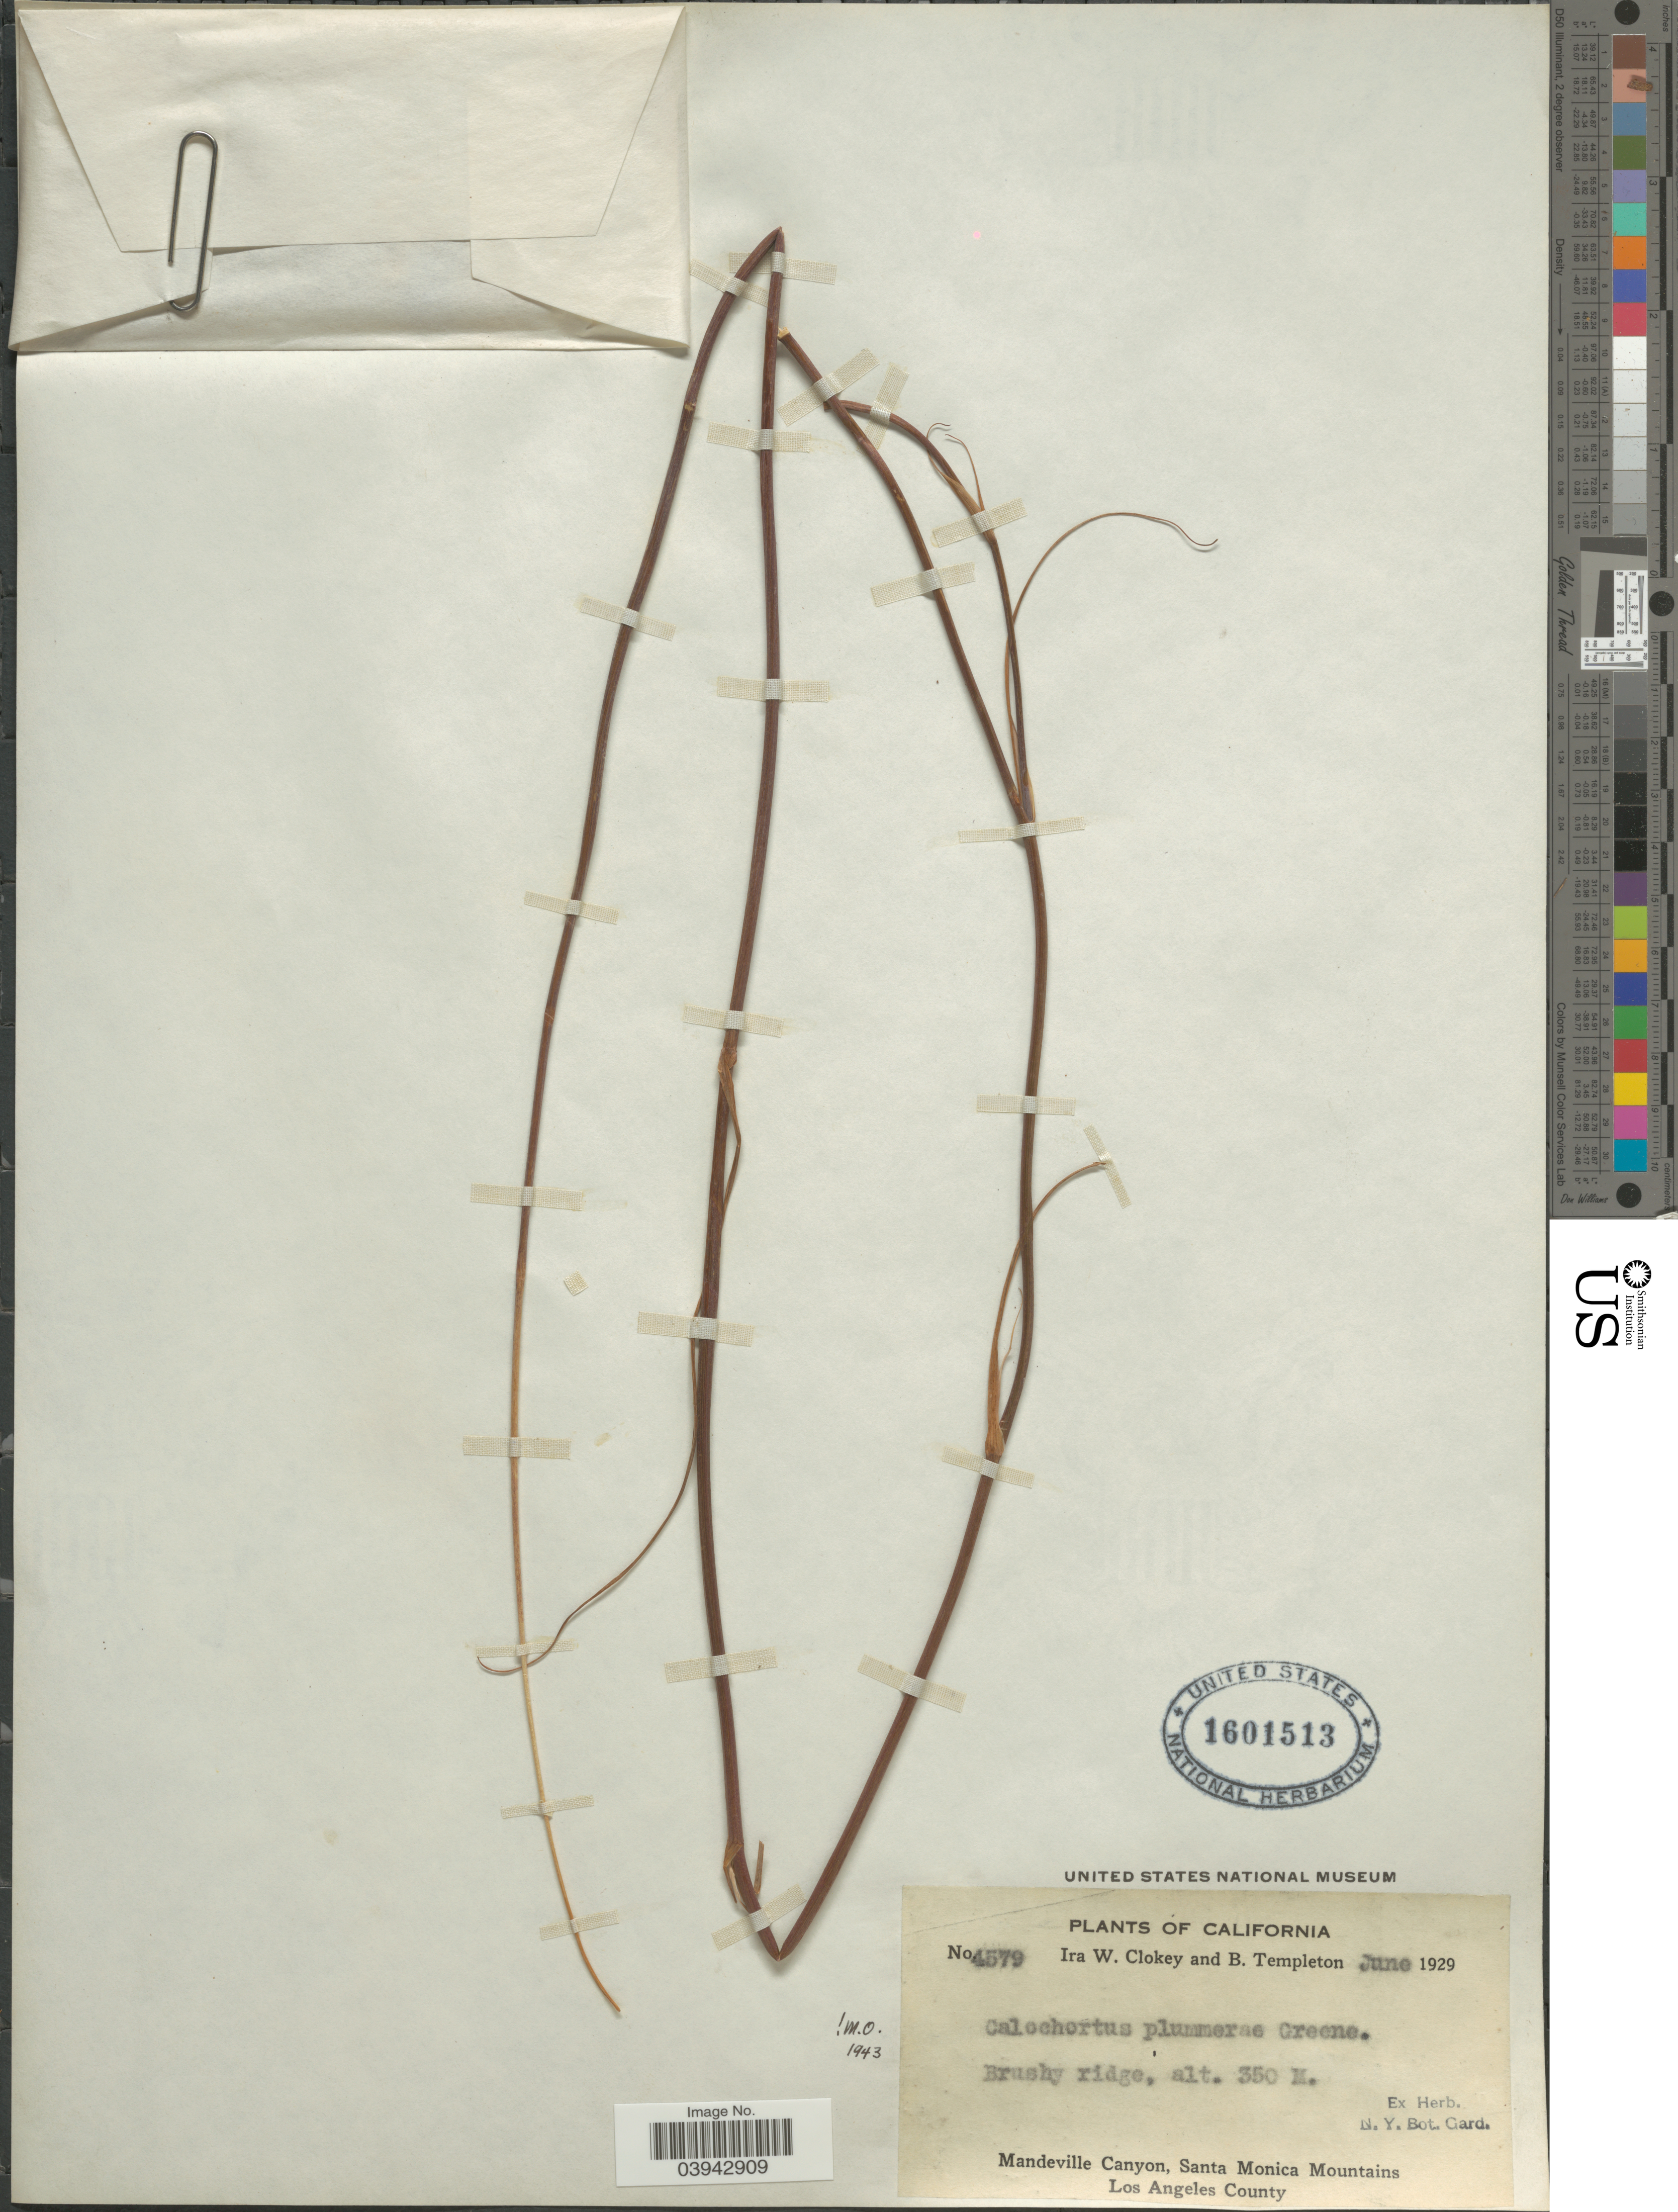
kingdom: Plantae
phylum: Tracheophyta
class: Liliopsida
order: Liliales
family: Liliaceae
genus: Calochortus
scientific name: Calochortus plummerae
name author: Greene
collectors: I. W. Clokey & B. Templeton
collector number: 4579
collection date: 1929-06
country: United States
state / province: California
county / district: Los Angeles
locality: Mandeville Canyon, Santa Monica Mountains. Los Angeles County.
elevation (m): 350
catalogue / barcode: US 1601513